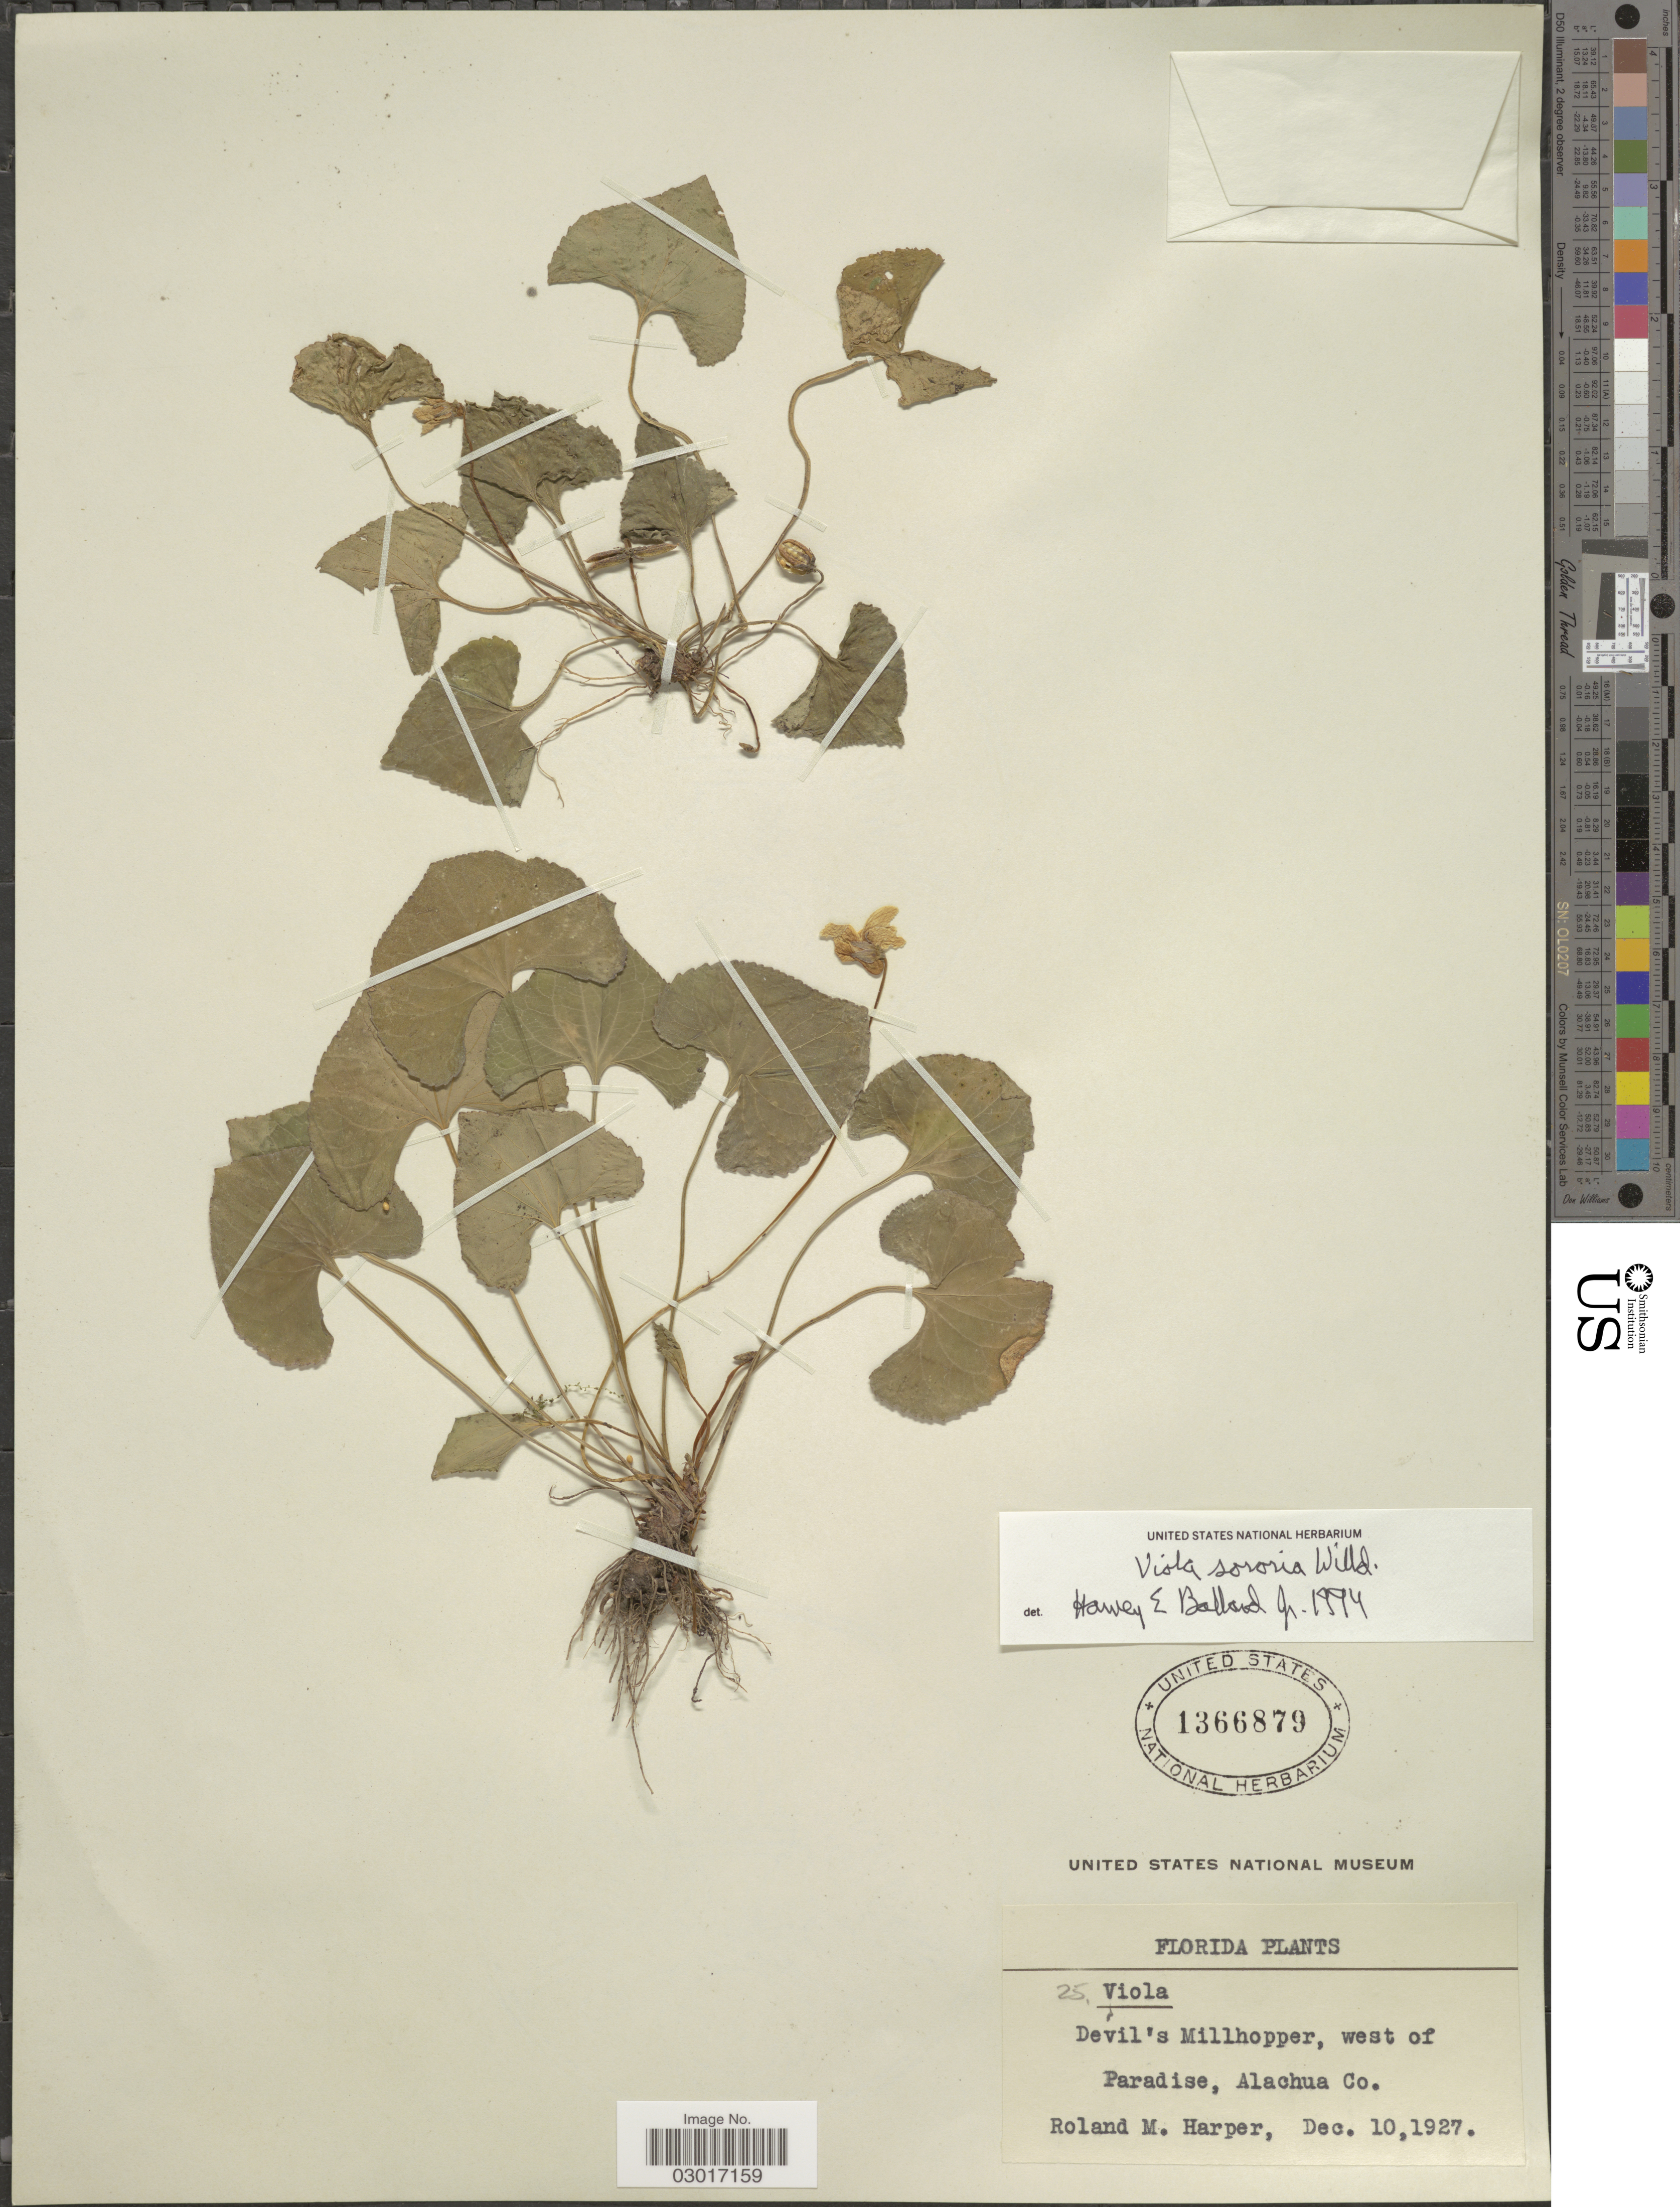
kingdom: Plantae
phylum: Tracheophyta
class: Magnoliopsida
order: Malpighiales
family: Violaceae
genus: Viola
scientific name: Viola sororia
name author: Willd.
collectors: R. M. Harper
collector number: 25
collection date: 1927-12-10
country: United States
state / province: Florida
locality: Devil's Millhopper, west of Paradise, Alachua Co.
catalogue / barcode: US 1366879